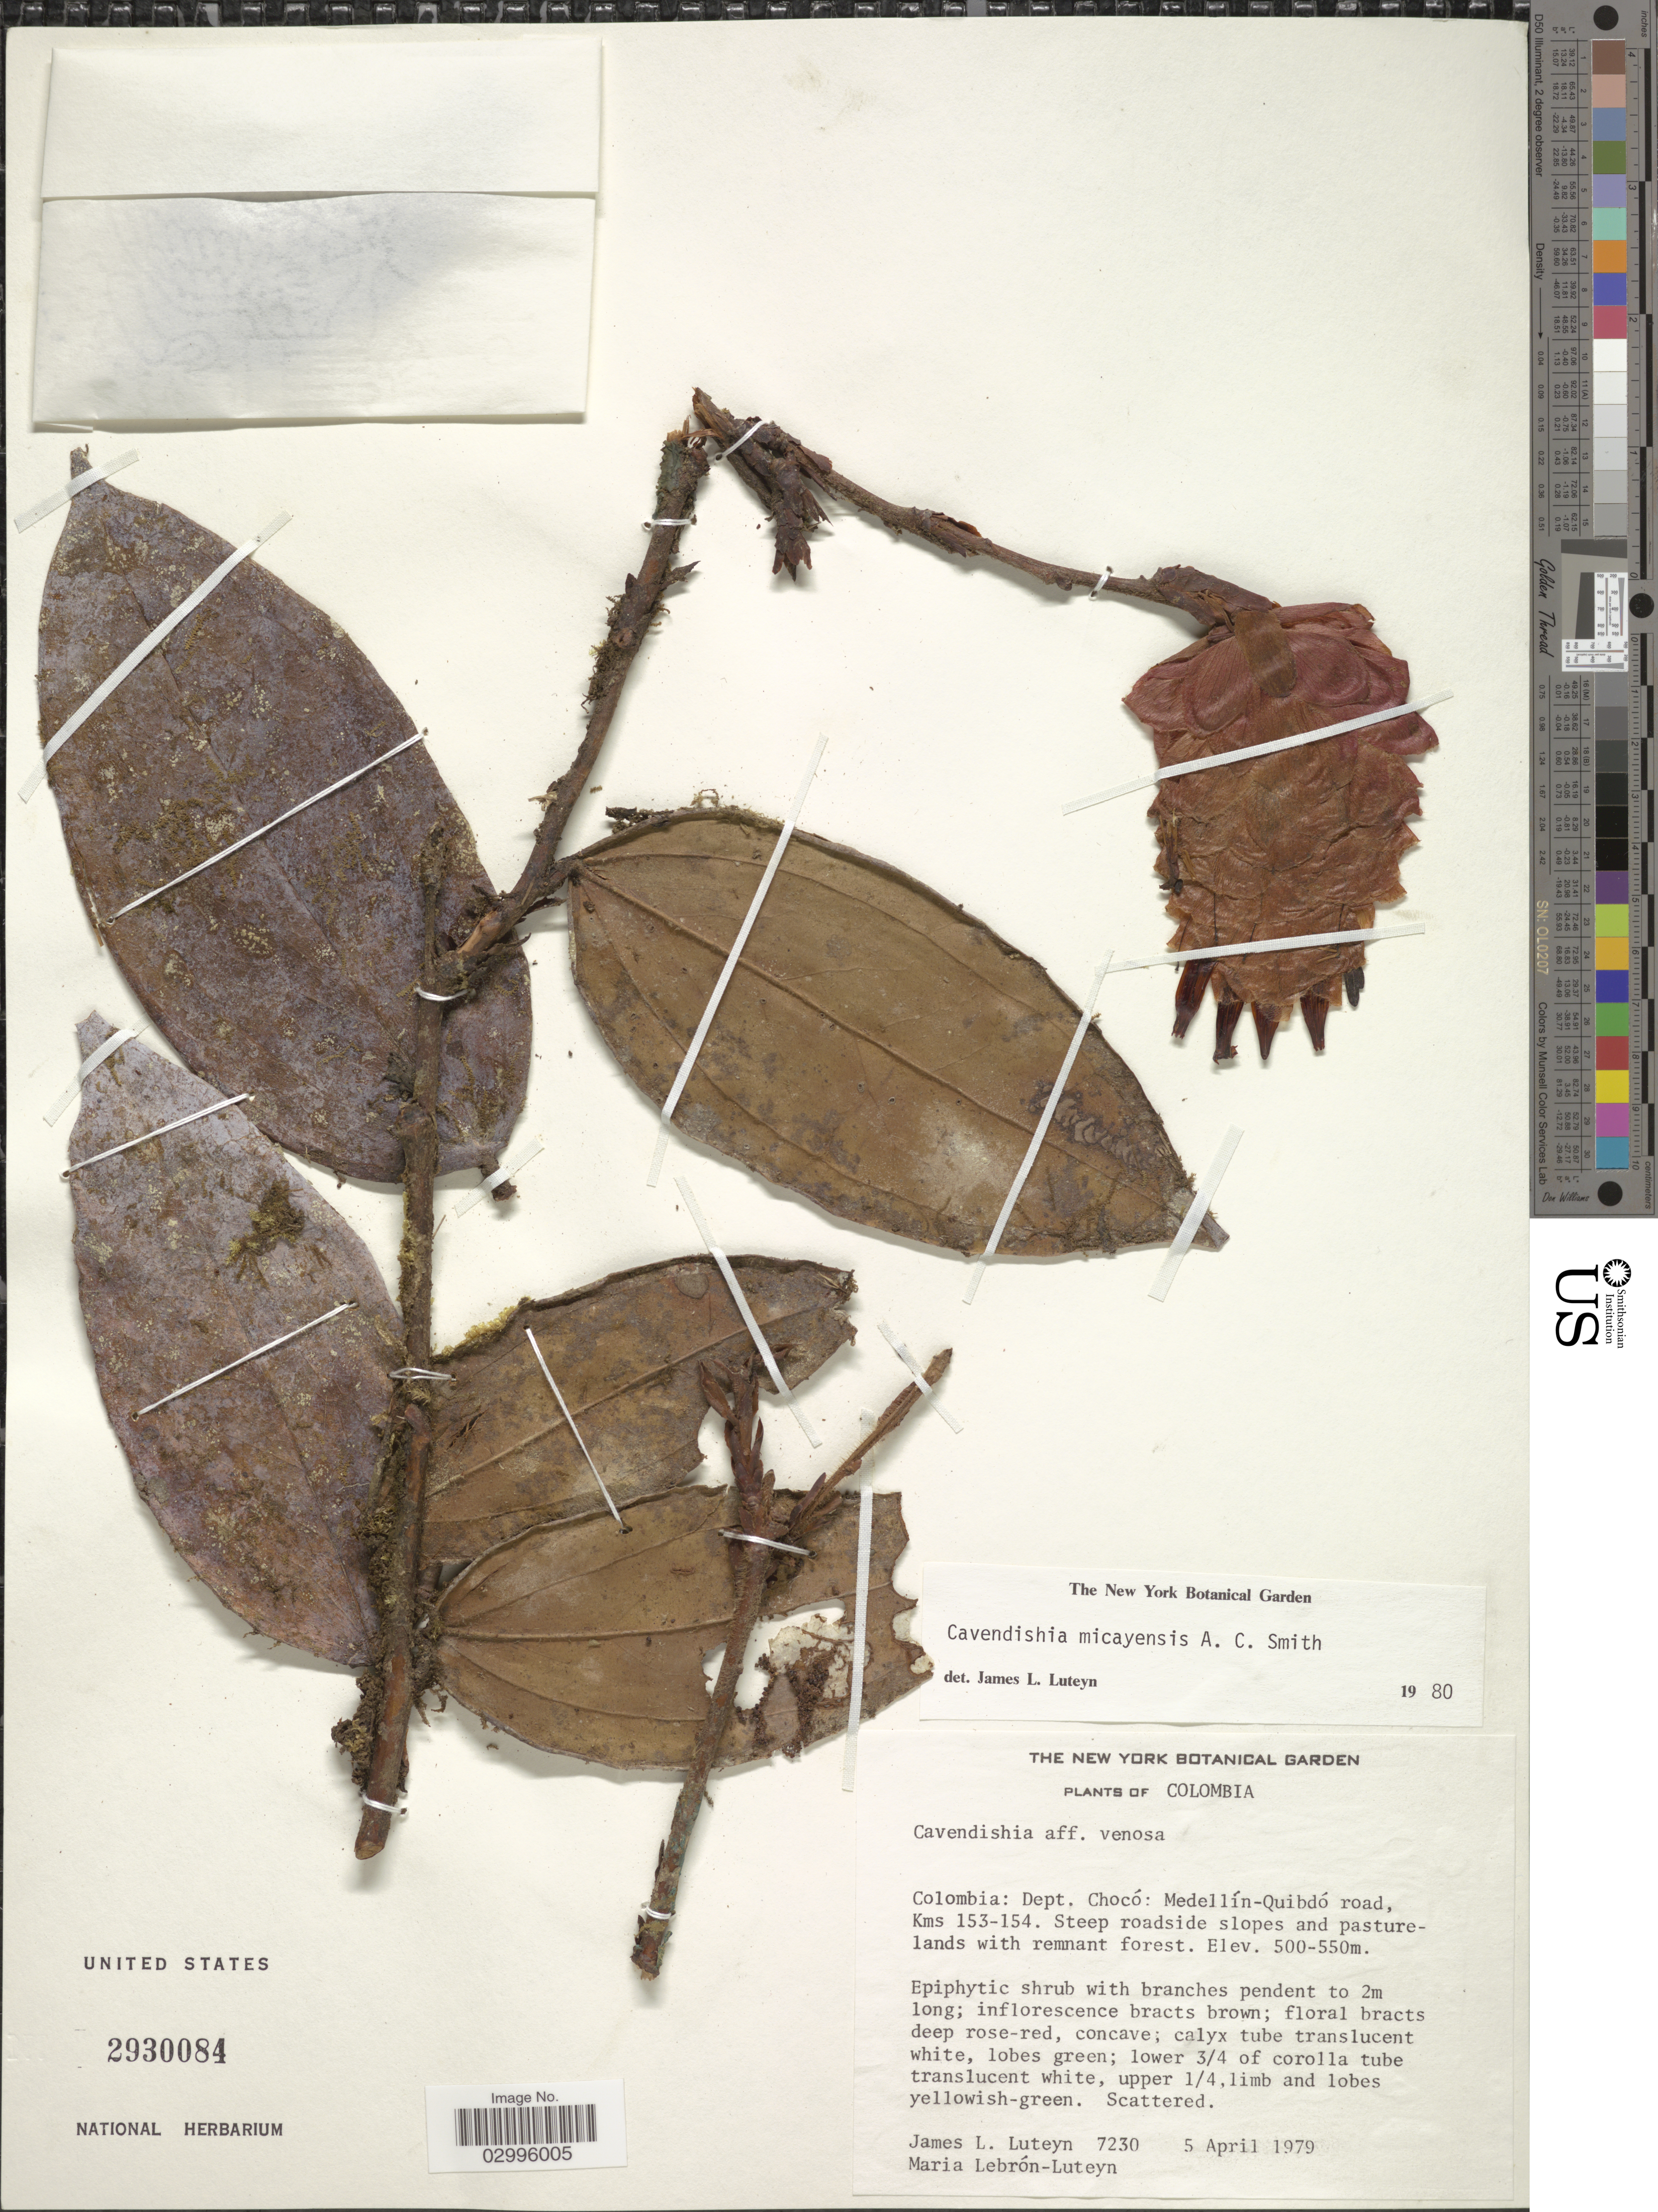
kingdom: Plantae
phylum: Tracheophyta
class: Magnoliopsida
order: Ericales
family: Ericaceae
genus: Cavendishia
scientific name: Cavendishia micayensis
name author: A.C. Sm.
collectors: J. Luteyn & M. L. Lebrón-Luteyn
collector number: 7230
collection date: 1979-07-05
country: Colombia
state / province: Chocó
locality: Dept. Chocó: Medellín-Quibdó road, Kms 153-154. Steep roadside slopes and pasturelands with remnant forest.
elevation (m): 500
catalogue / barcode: US 2930084